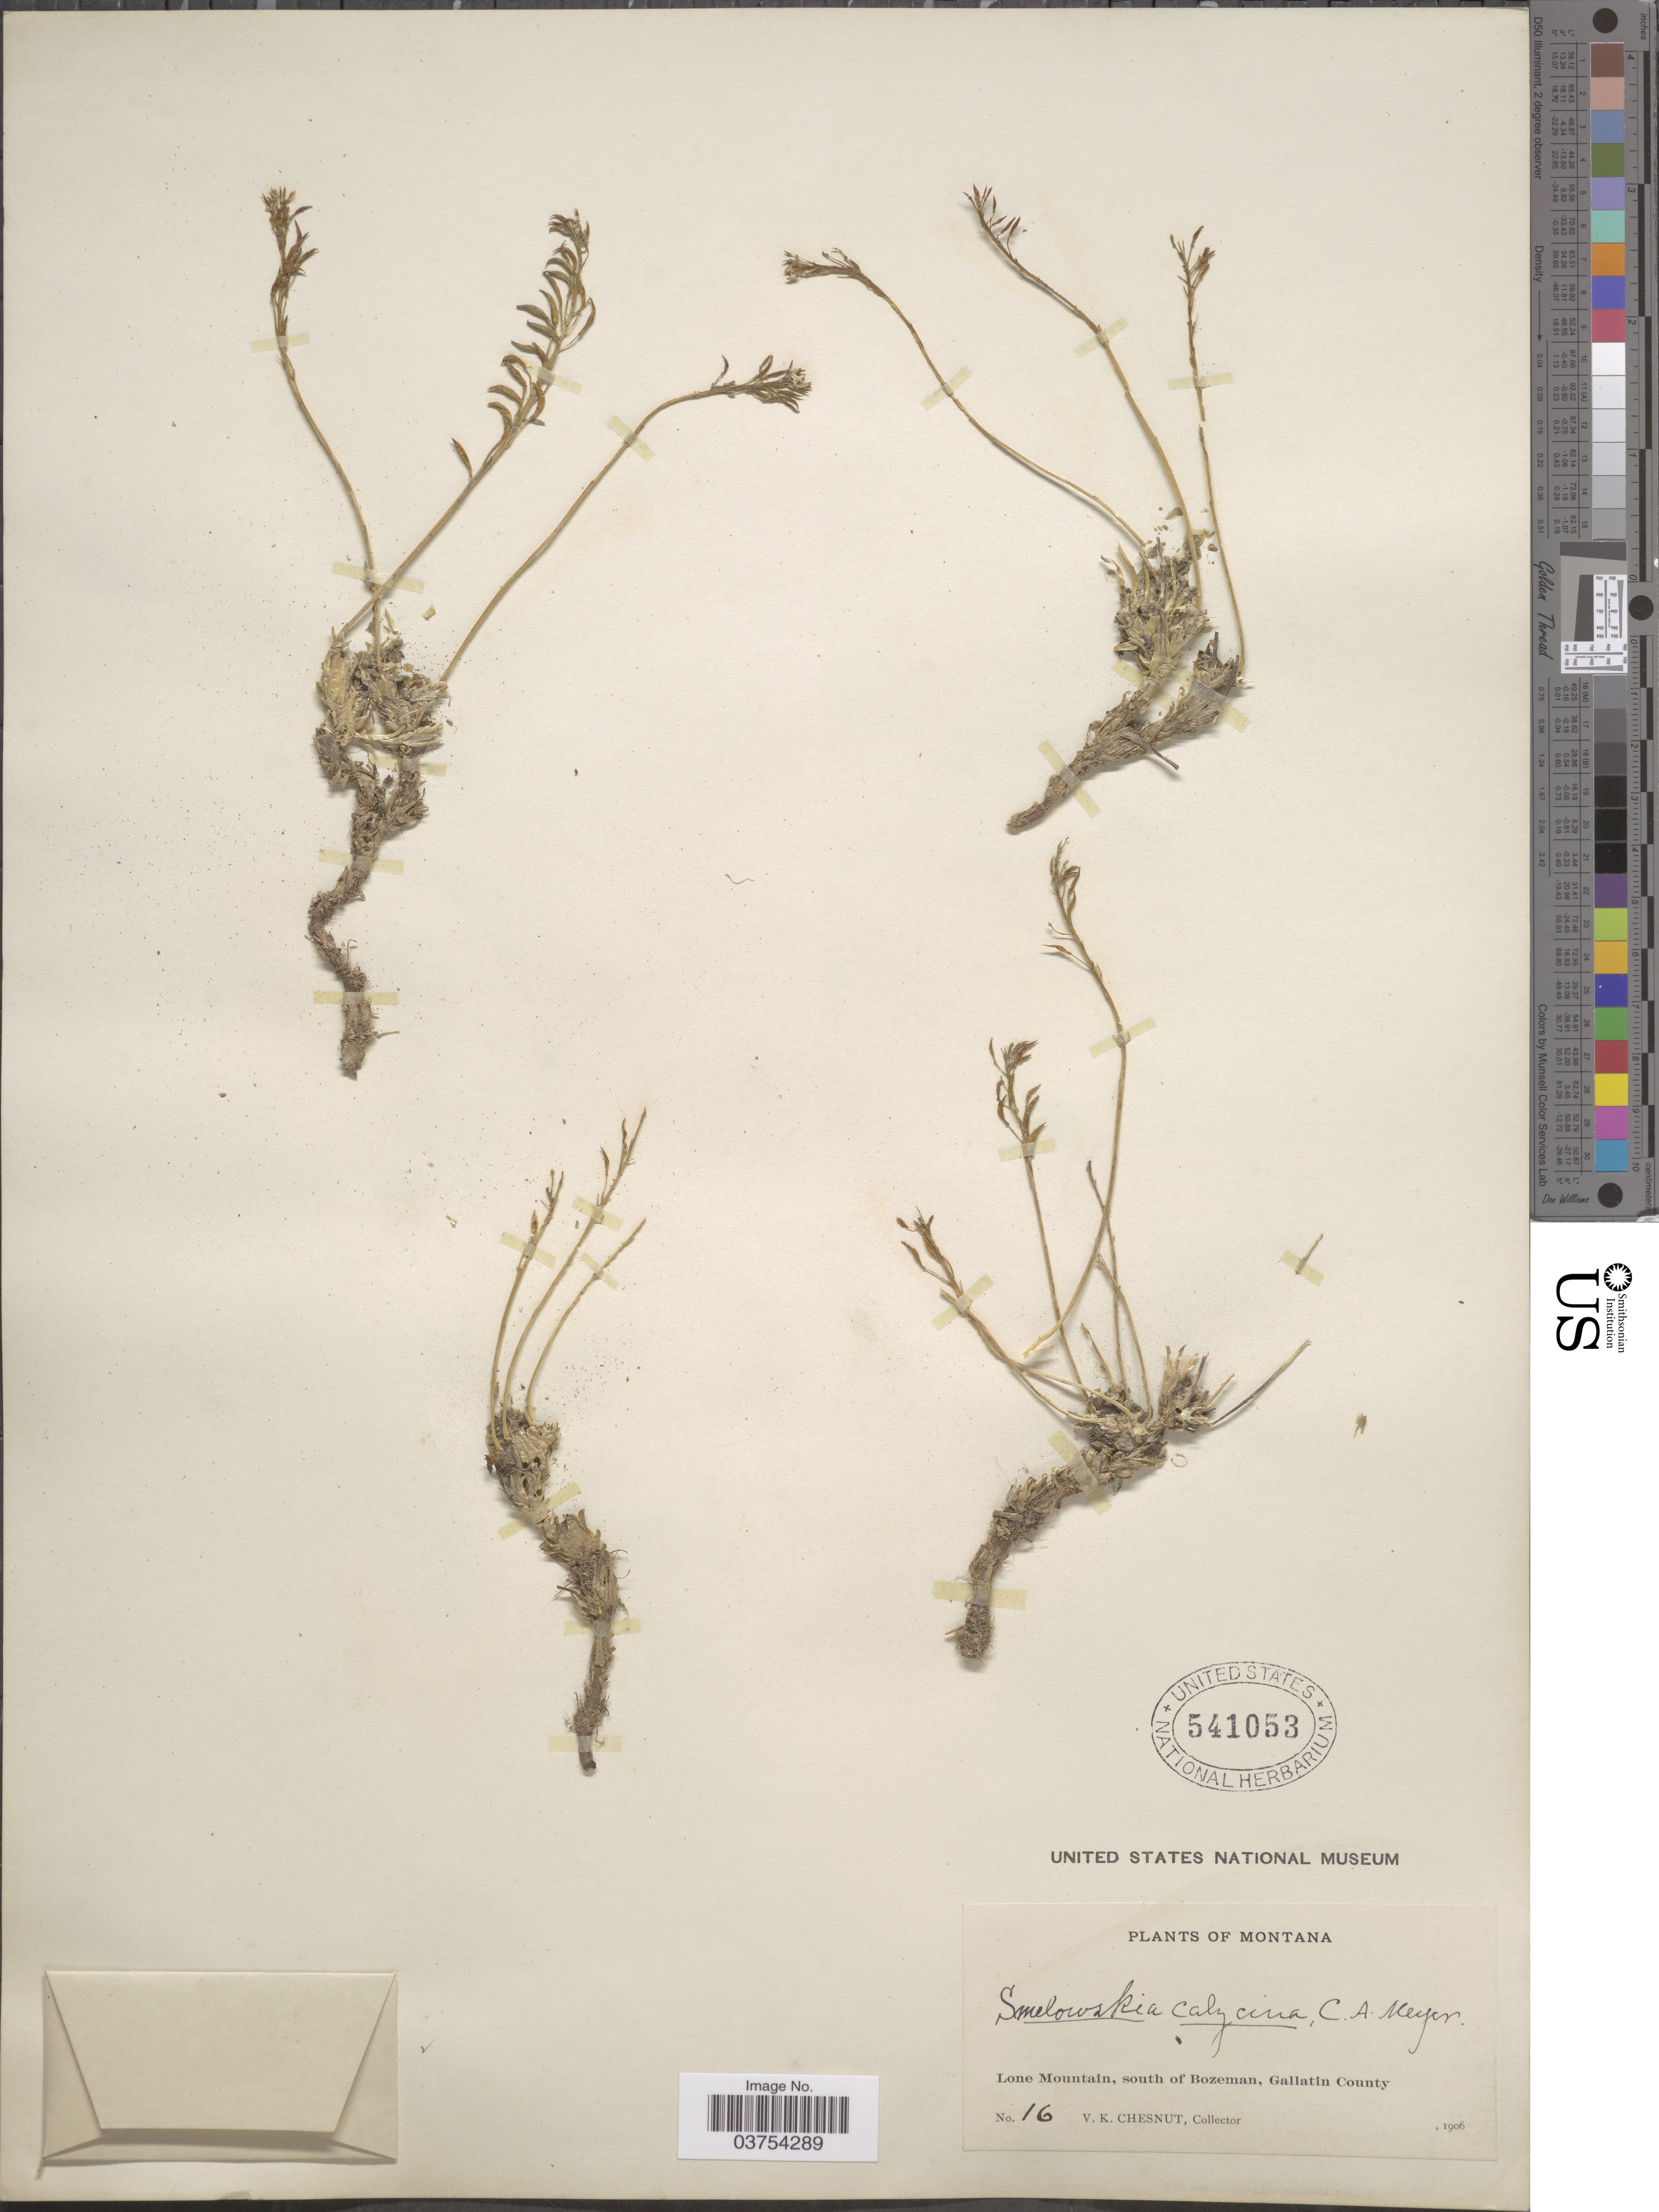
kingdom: Plantae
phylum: Tracheophyta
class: Magnoliopsida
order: Brassicales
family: Brassicaceae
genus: Smelowskia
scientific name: Smelowskia calycina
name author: (Stephan) C.A. Mey.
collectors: V. Chesnut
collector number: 16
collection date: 1906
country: United States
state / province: Montana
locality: Lone Mountain, south of Bozeman, Gallatin County.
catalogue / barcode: US 541053